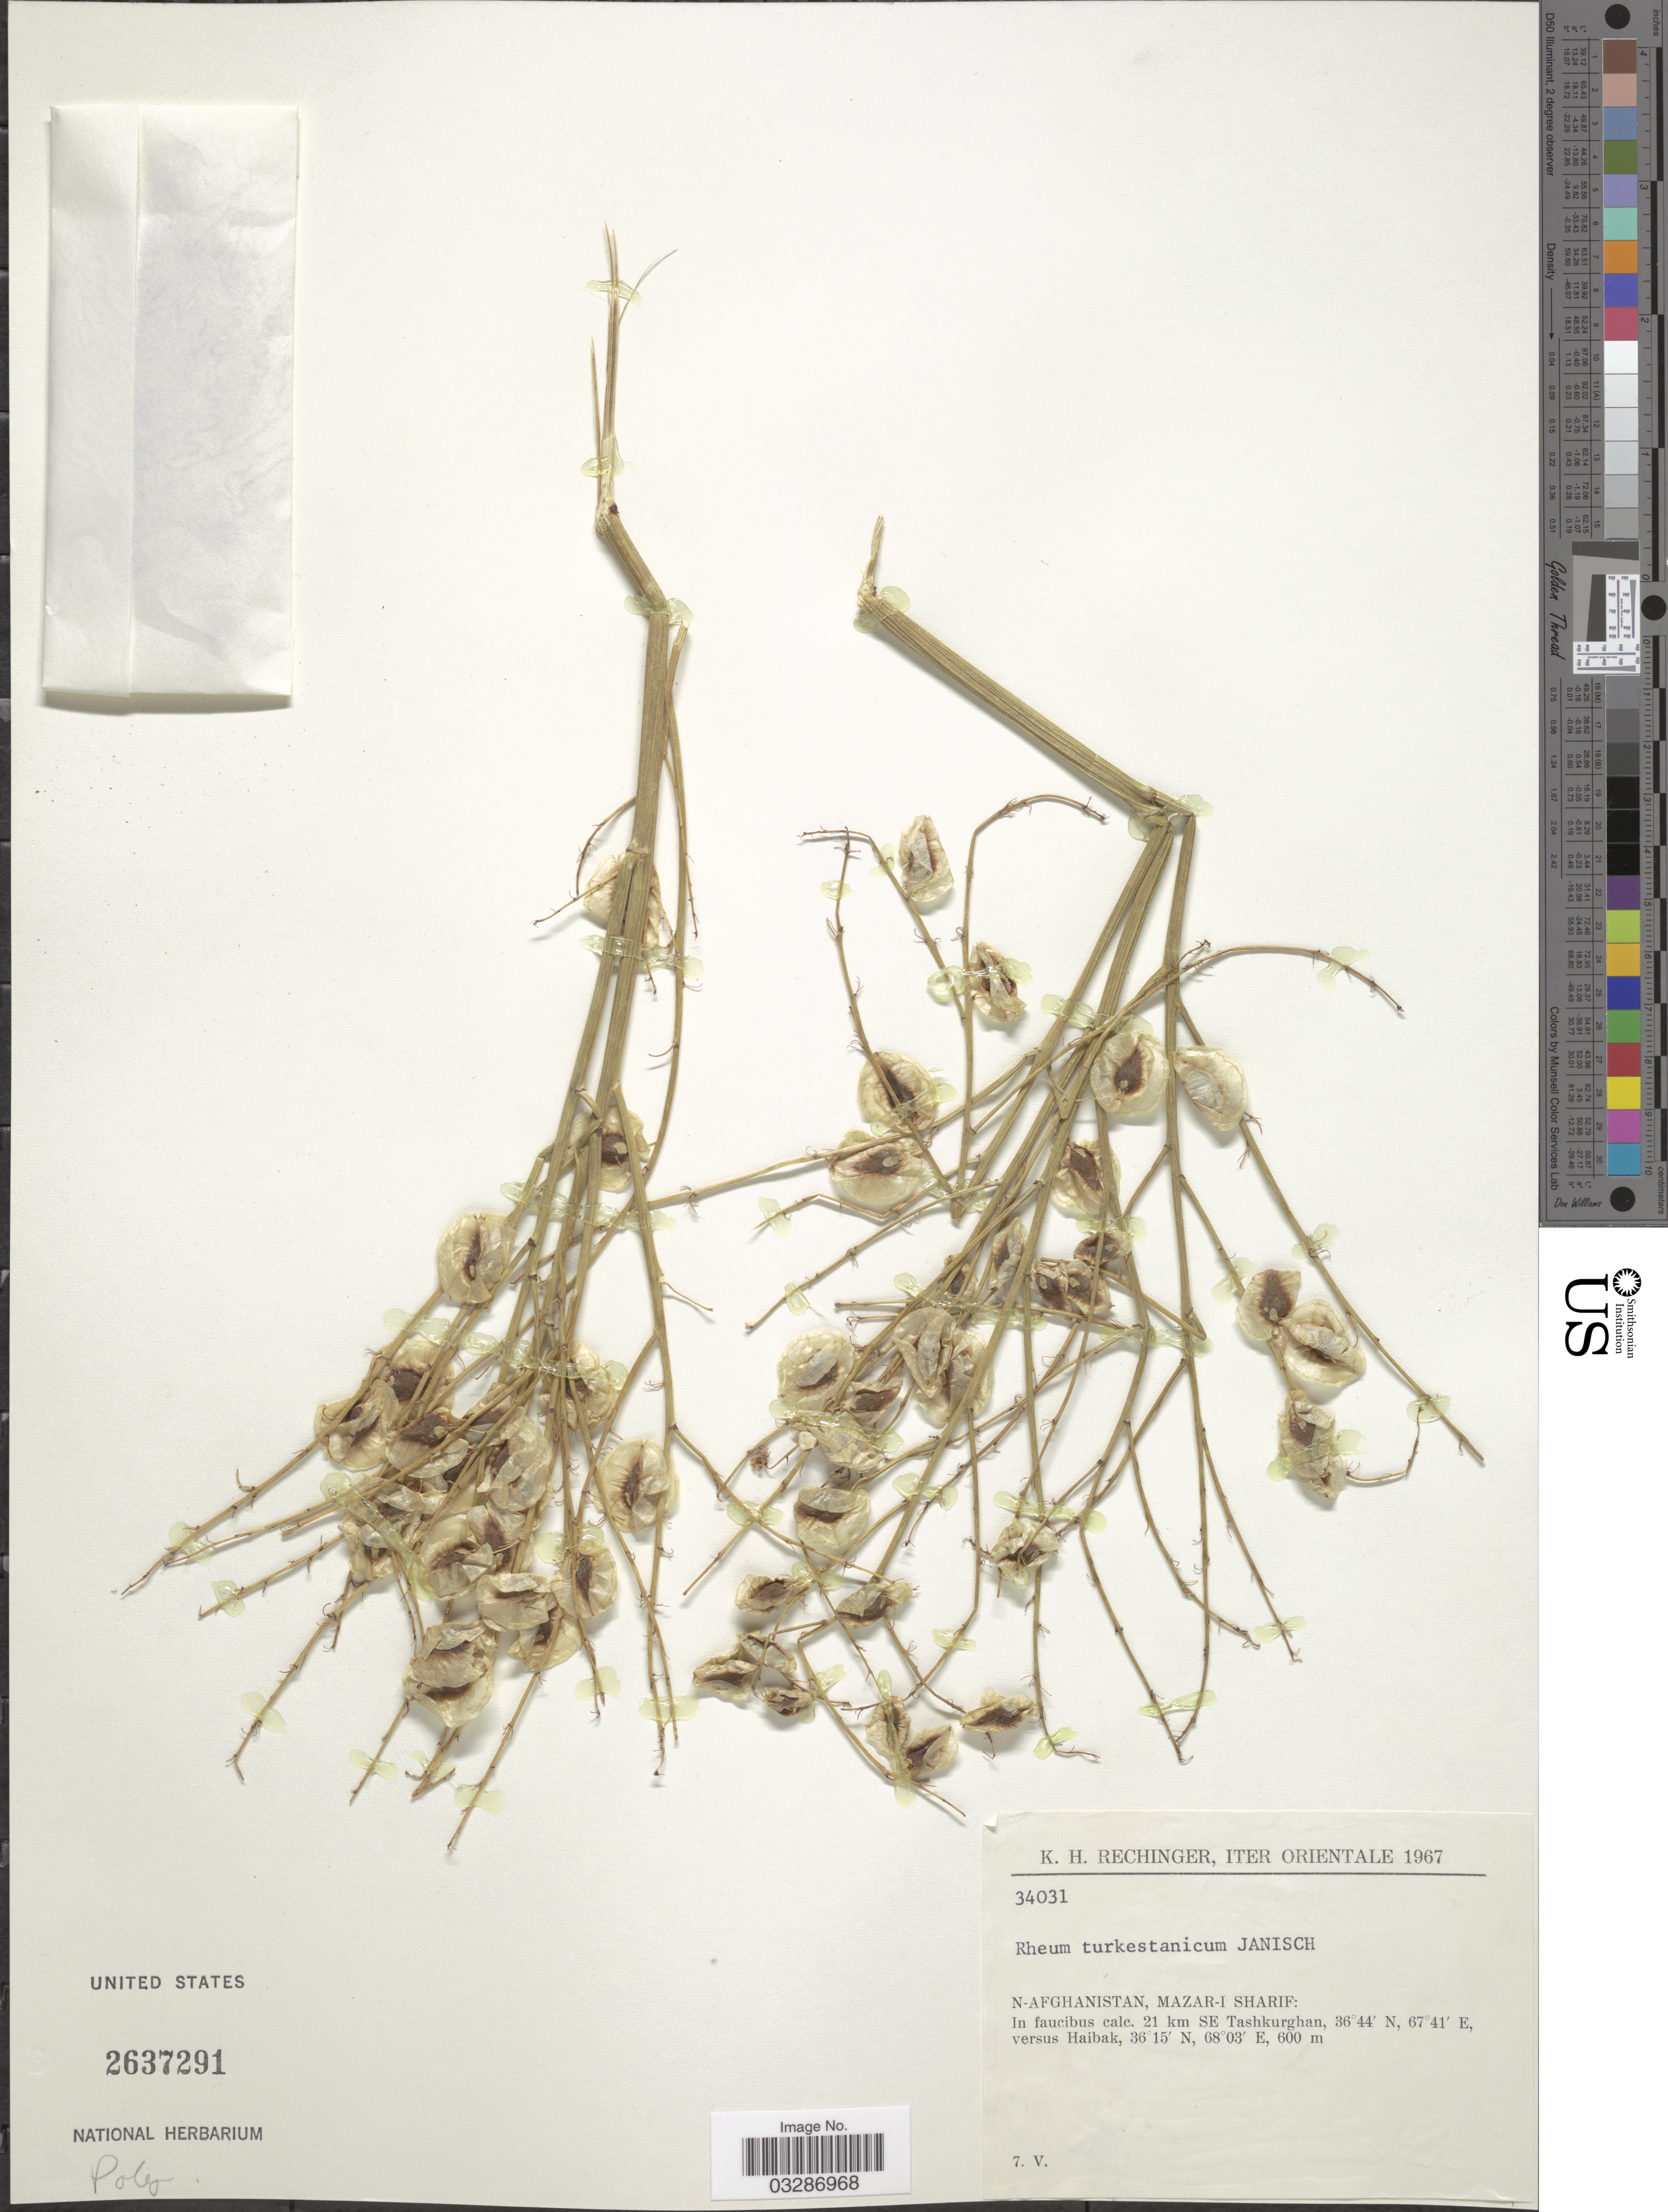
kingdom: Plantae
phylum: Tracheophyta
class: Magnoliopsida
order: Caryophyllales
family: Polygonaceae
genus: Rheum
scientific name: Rheum turkestanicum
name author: Janisch.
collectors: K. H. Rechinger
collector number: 34031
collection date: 1967-05-07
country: Afghanistan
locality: N-Afghanistan, Mazar-I Sharif: In faucibus calc. 21 km SE Tashkurghan, versus Haibak.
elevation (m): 600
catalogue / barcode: US 2637291